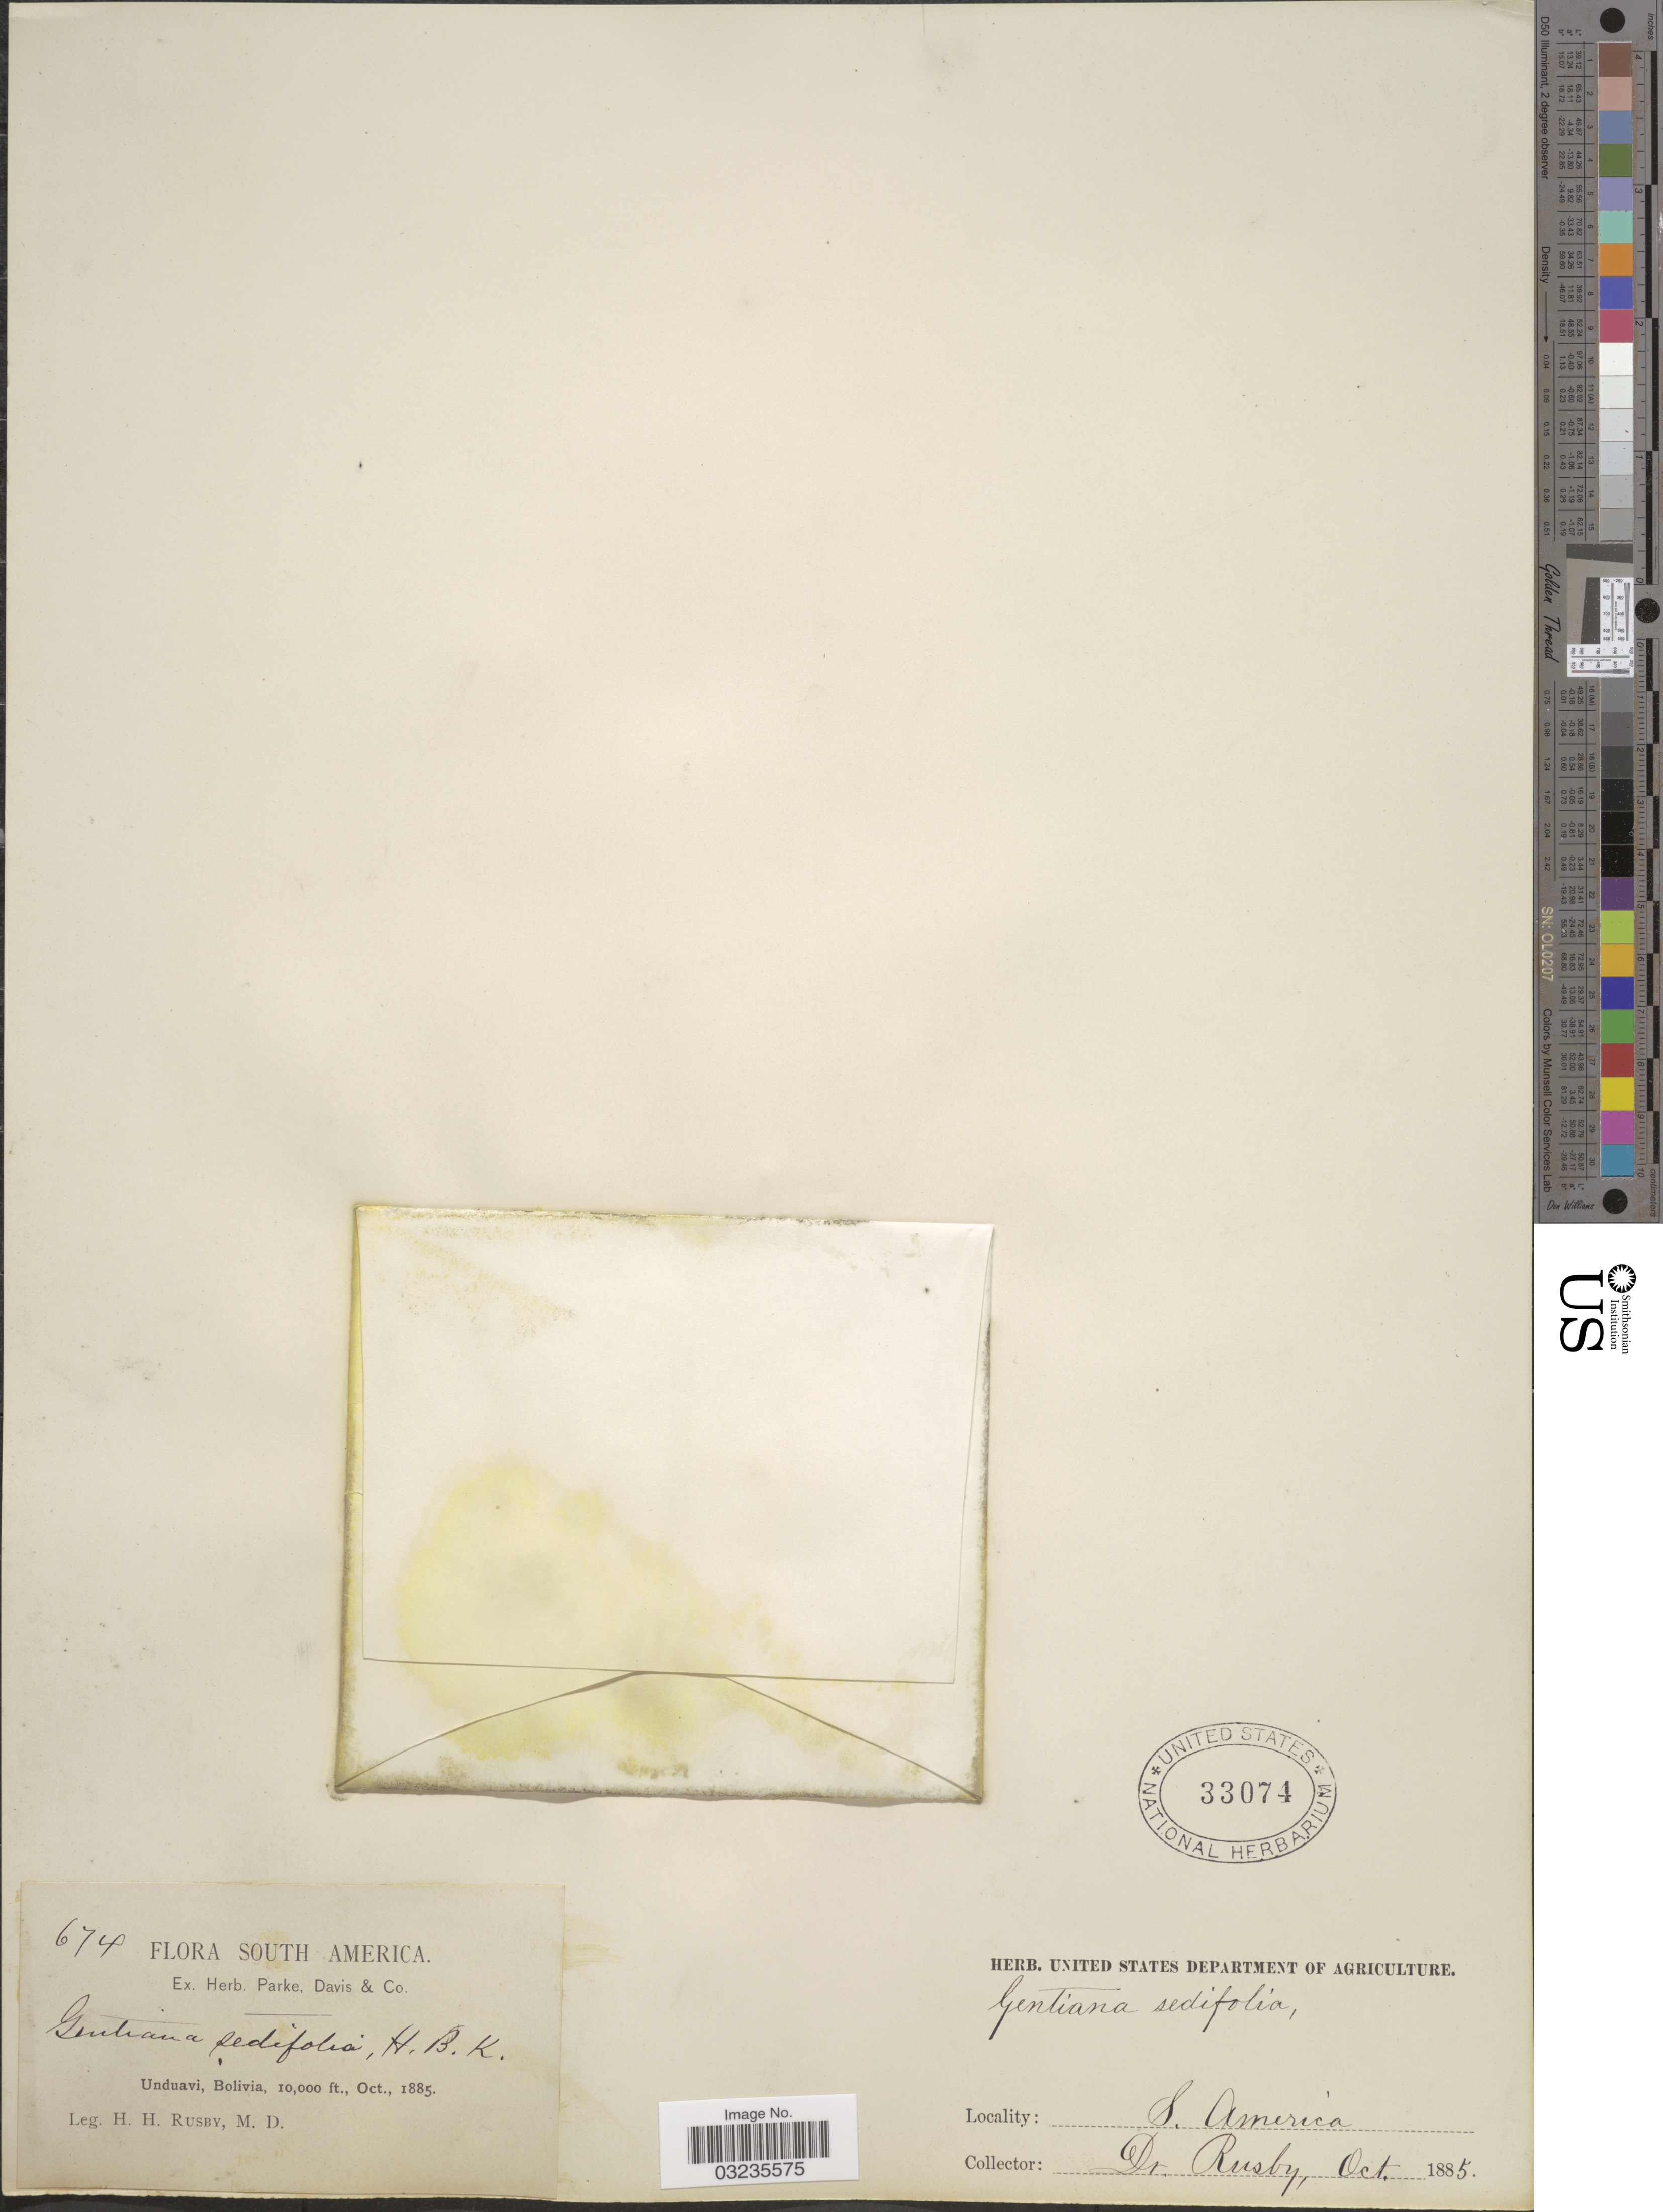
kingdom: Plantae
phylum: Tracheophyta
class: Magnoliopsida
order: Gentianales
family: Gentianaceae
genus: Gentiana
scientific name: Gentiana sedifolia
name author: Kunth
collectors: H. H. Rusby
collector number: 674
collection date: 1885-10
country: Bolivia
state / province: La Paz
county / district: Nor Yungas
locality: Unduavi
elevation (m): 3048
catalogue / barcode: US 33074